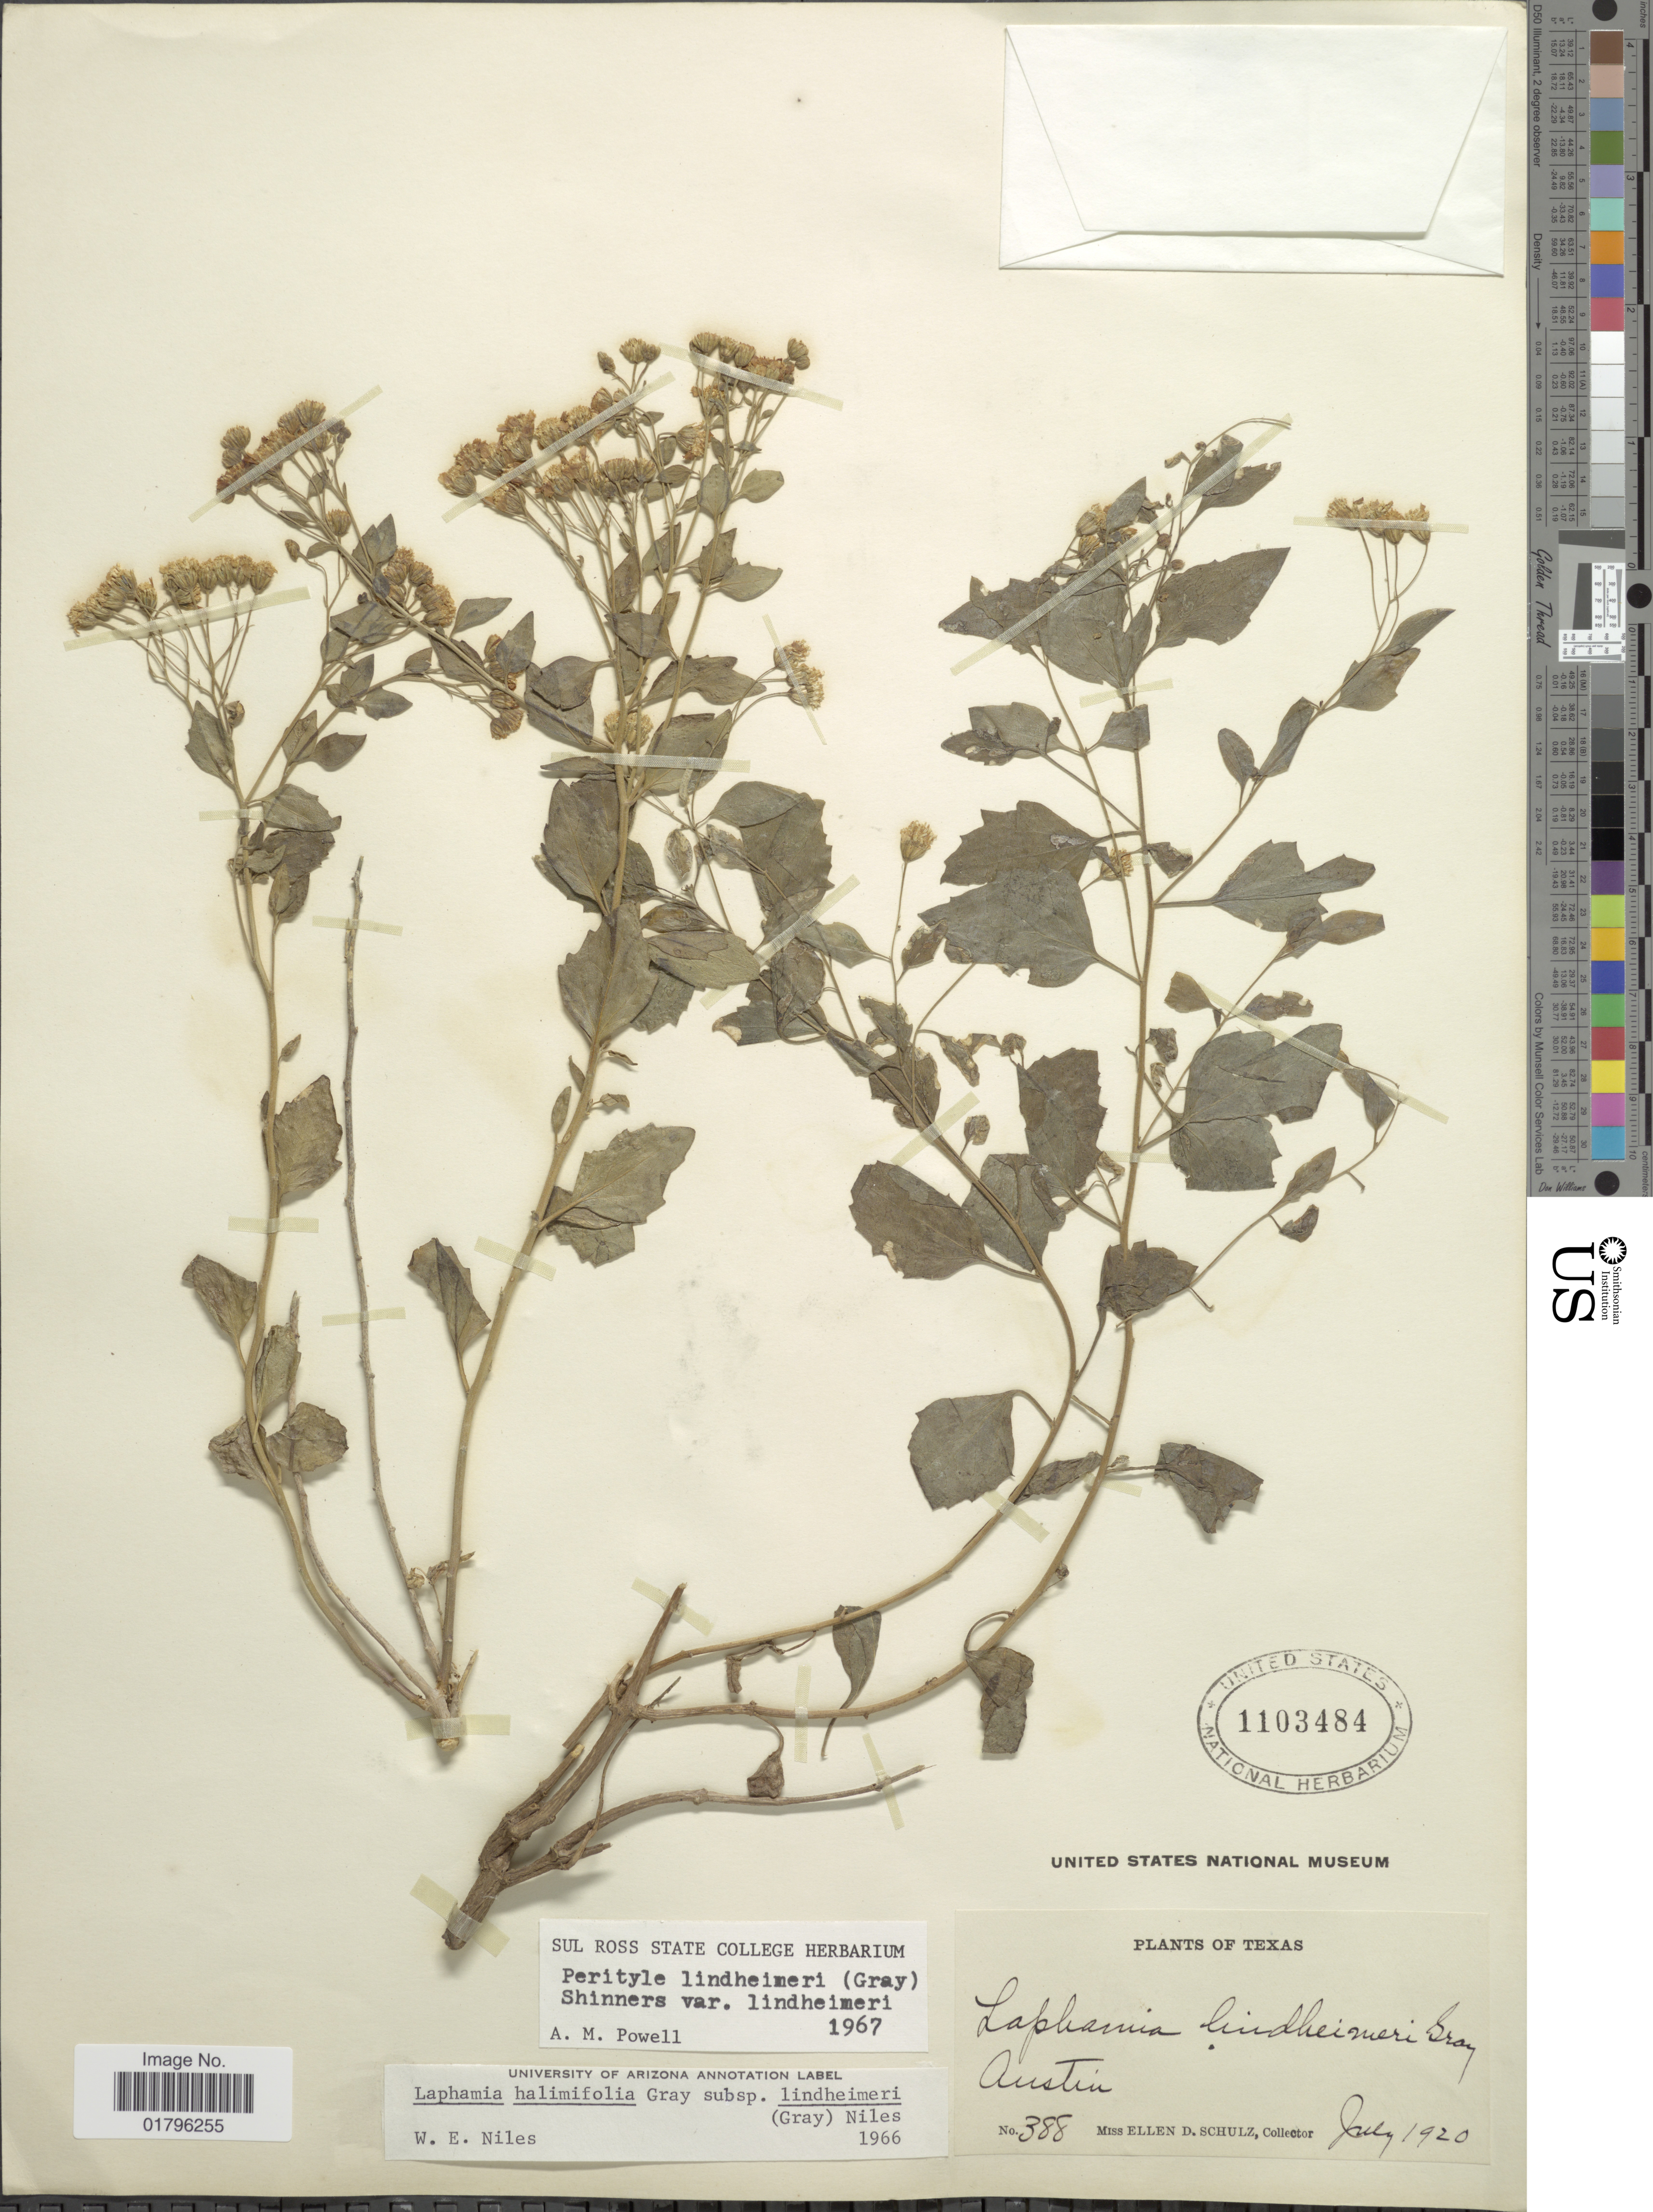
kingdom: Plantae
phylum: Tracheophyta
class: Magnoliopsida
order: Asterales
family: Asteraceae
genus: Perityle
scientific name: Perityle lindheimeri var. lindheimeri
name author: (A. Gray) Shinners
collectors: E. D. Schulz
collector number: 388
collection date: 1920-07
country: United States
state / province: Texas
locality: Austin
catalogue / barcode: US 1103484